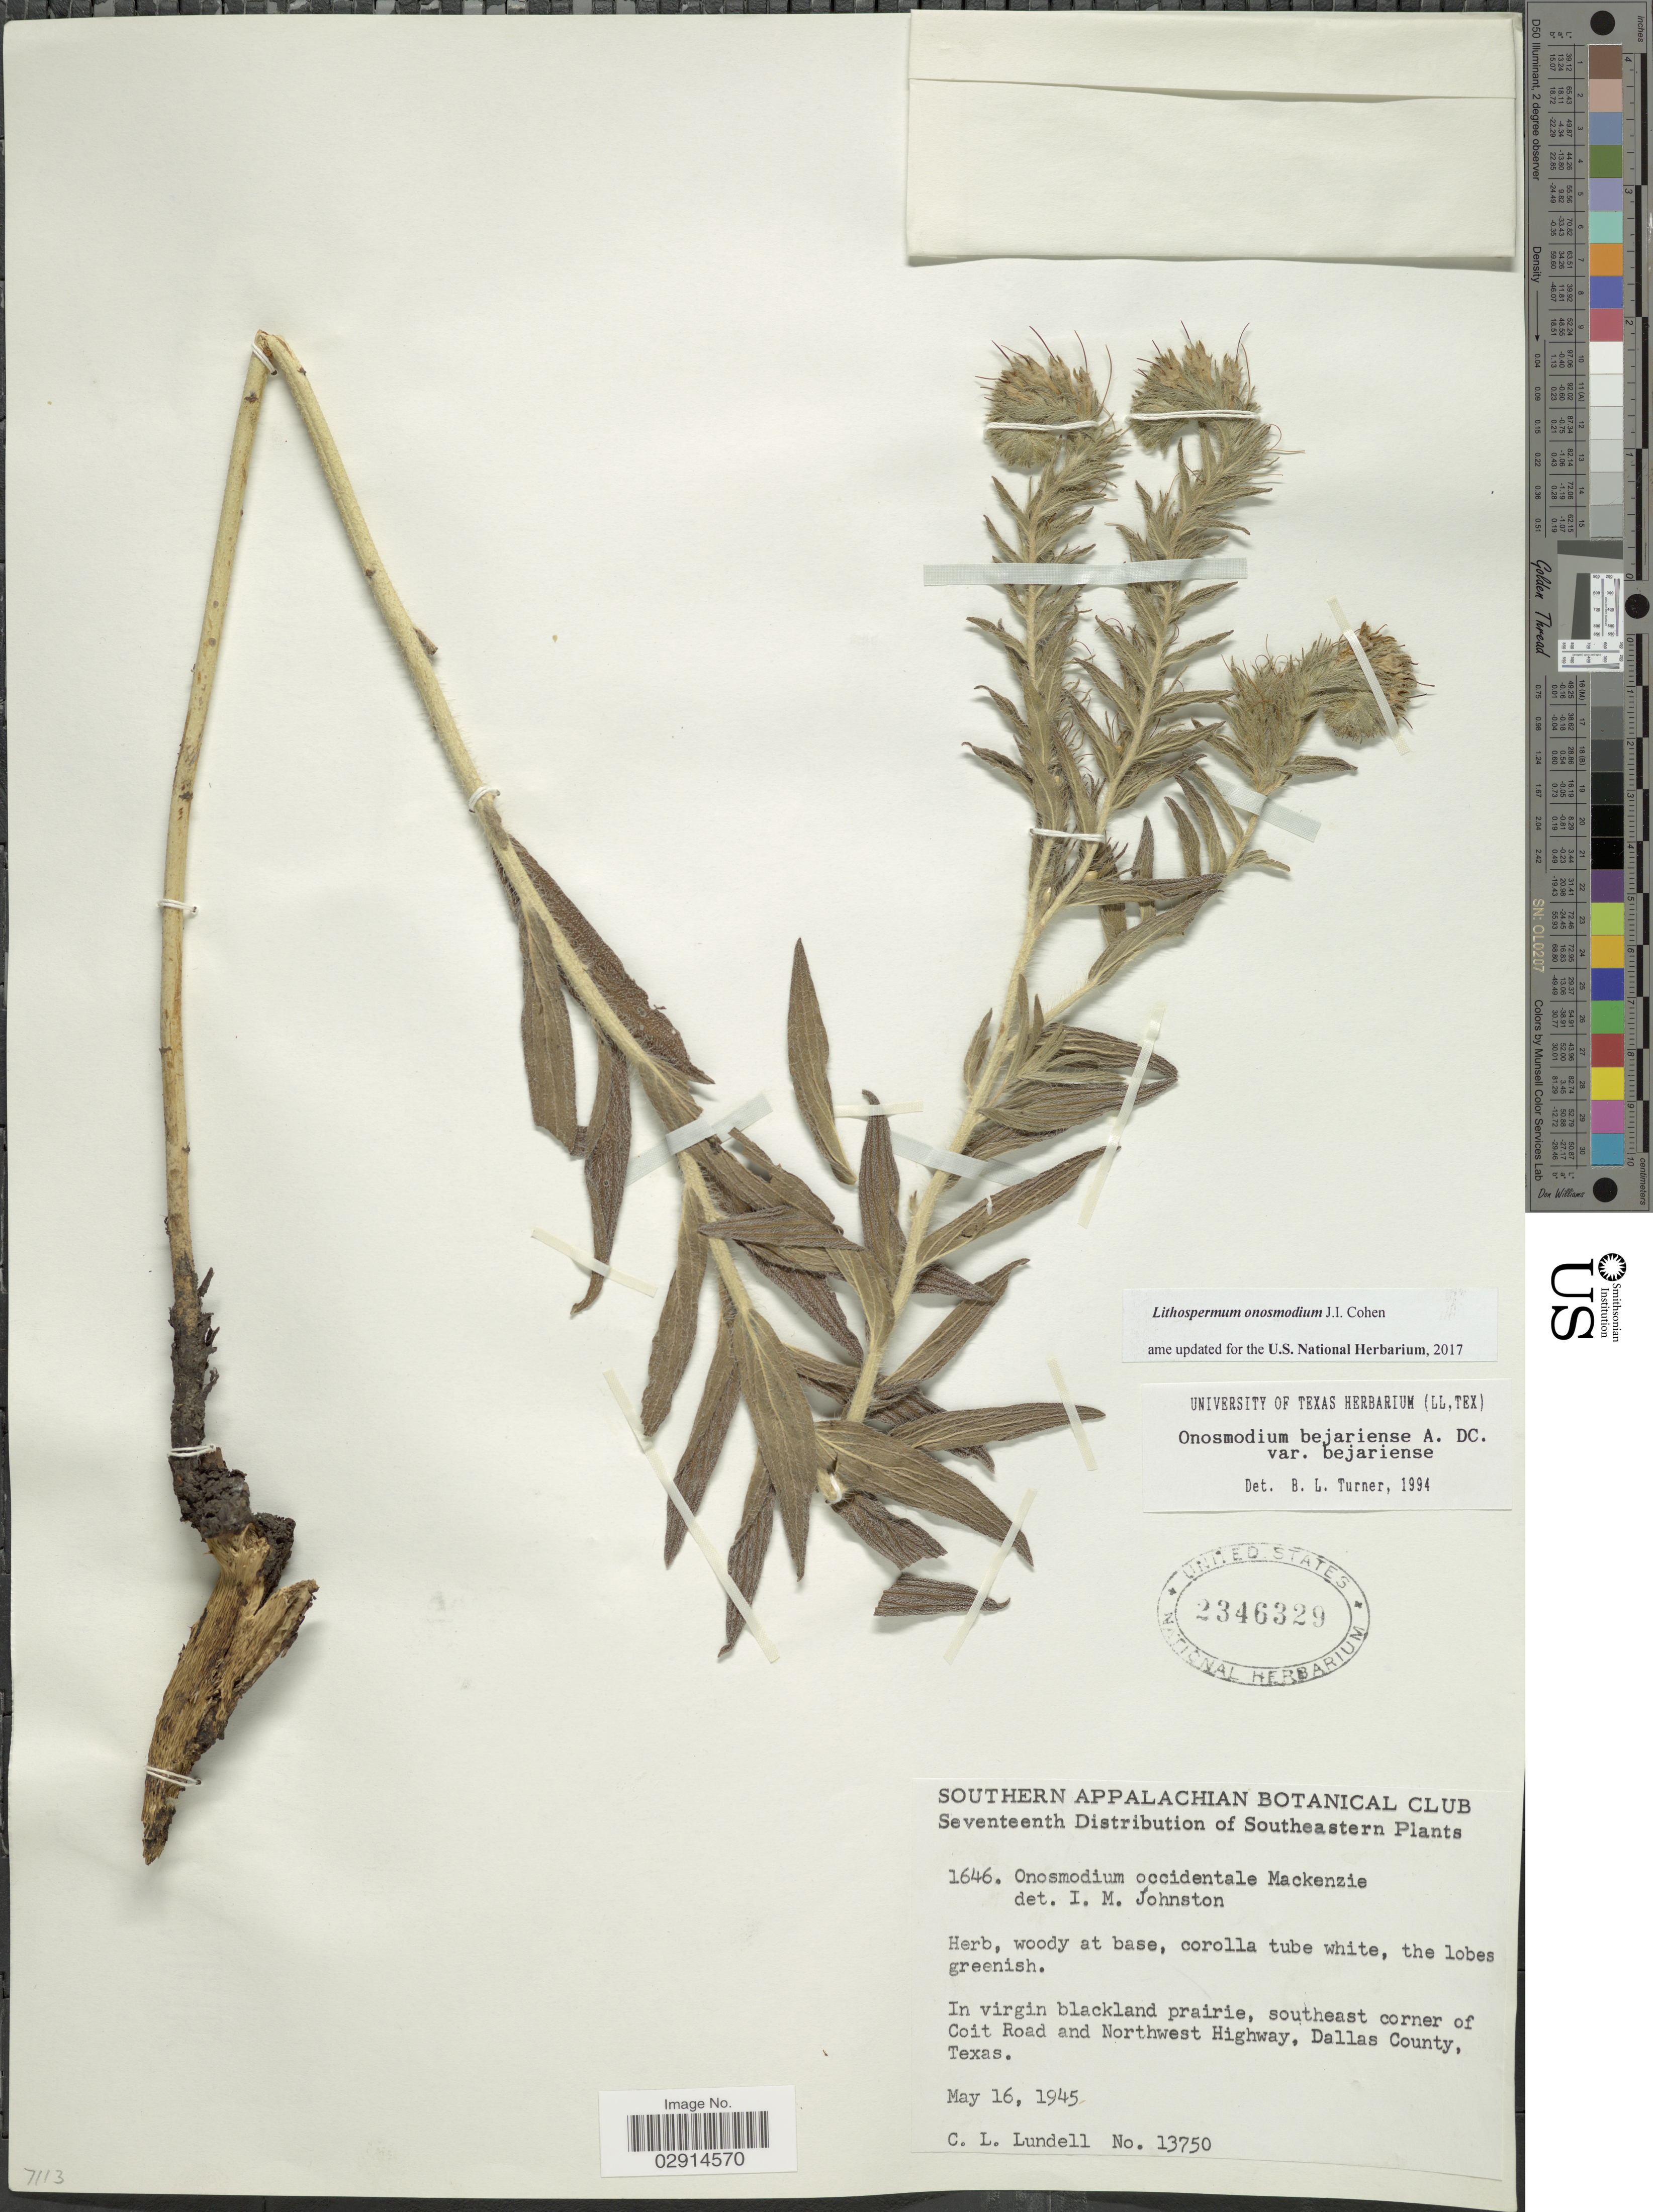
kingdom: Plantae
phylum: Tracheophyta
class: Magnoliopsida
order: Boraginales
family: Boraginaceae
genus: Lithospermum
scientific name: Lithospermum onosmodium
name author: Cohen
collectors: C. L. Lundell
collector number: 13750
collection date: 1945-05-16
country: United States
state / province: Texas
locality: Southeast corner of Coit Road and Northwest Highway, Dallas County.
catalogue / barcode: US 2346329